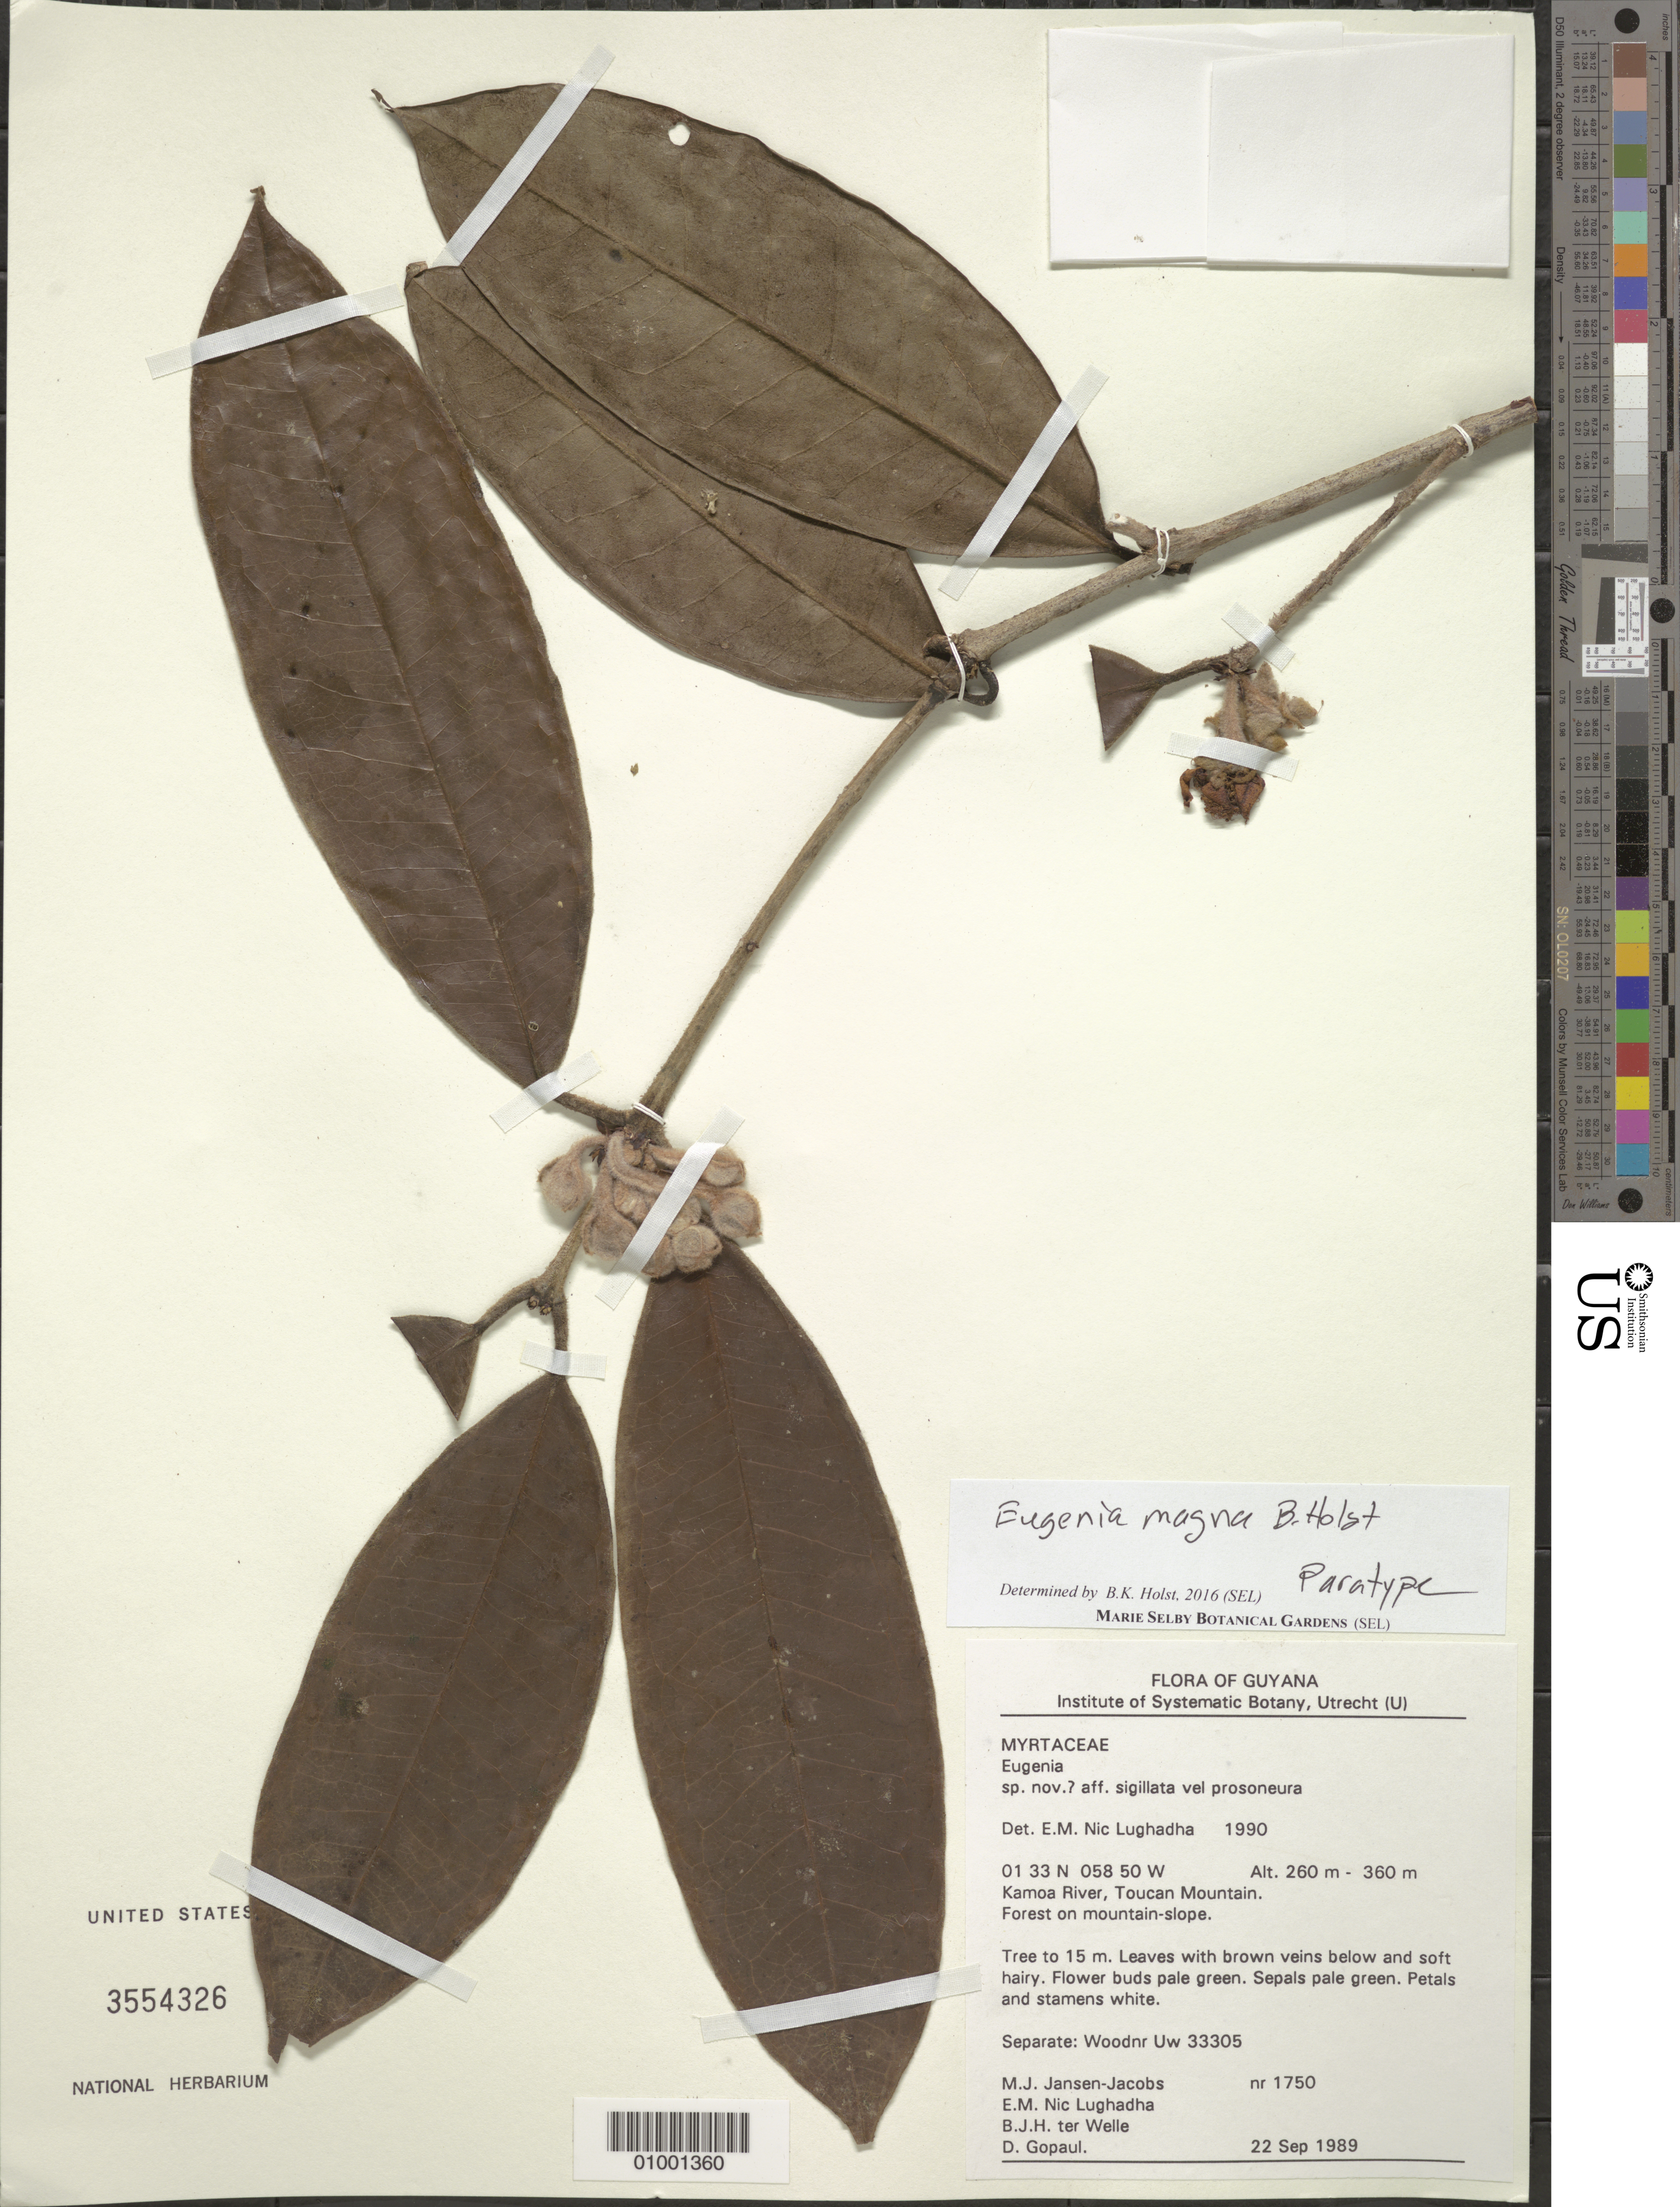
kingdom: Plantae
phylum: Tracheophyta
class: Magnoliopsida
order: Myrtales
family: Myrtaceae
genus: Eugenia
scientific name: Eugenia magna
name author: B. Holst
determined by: Holst, Bruce K.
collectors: M. J. Jansen-Jacobs, E. Nic Lughadha, B. Welle & D. Gopaul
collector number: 1750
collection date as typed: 22-Sep-89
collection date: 1989-09-22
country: Guyana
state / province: U. Takutu-U. Essequibo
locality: Toucan Mountain, Kamoa River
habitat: Forest on mountain slope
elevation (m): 260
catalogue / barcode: US 3554326